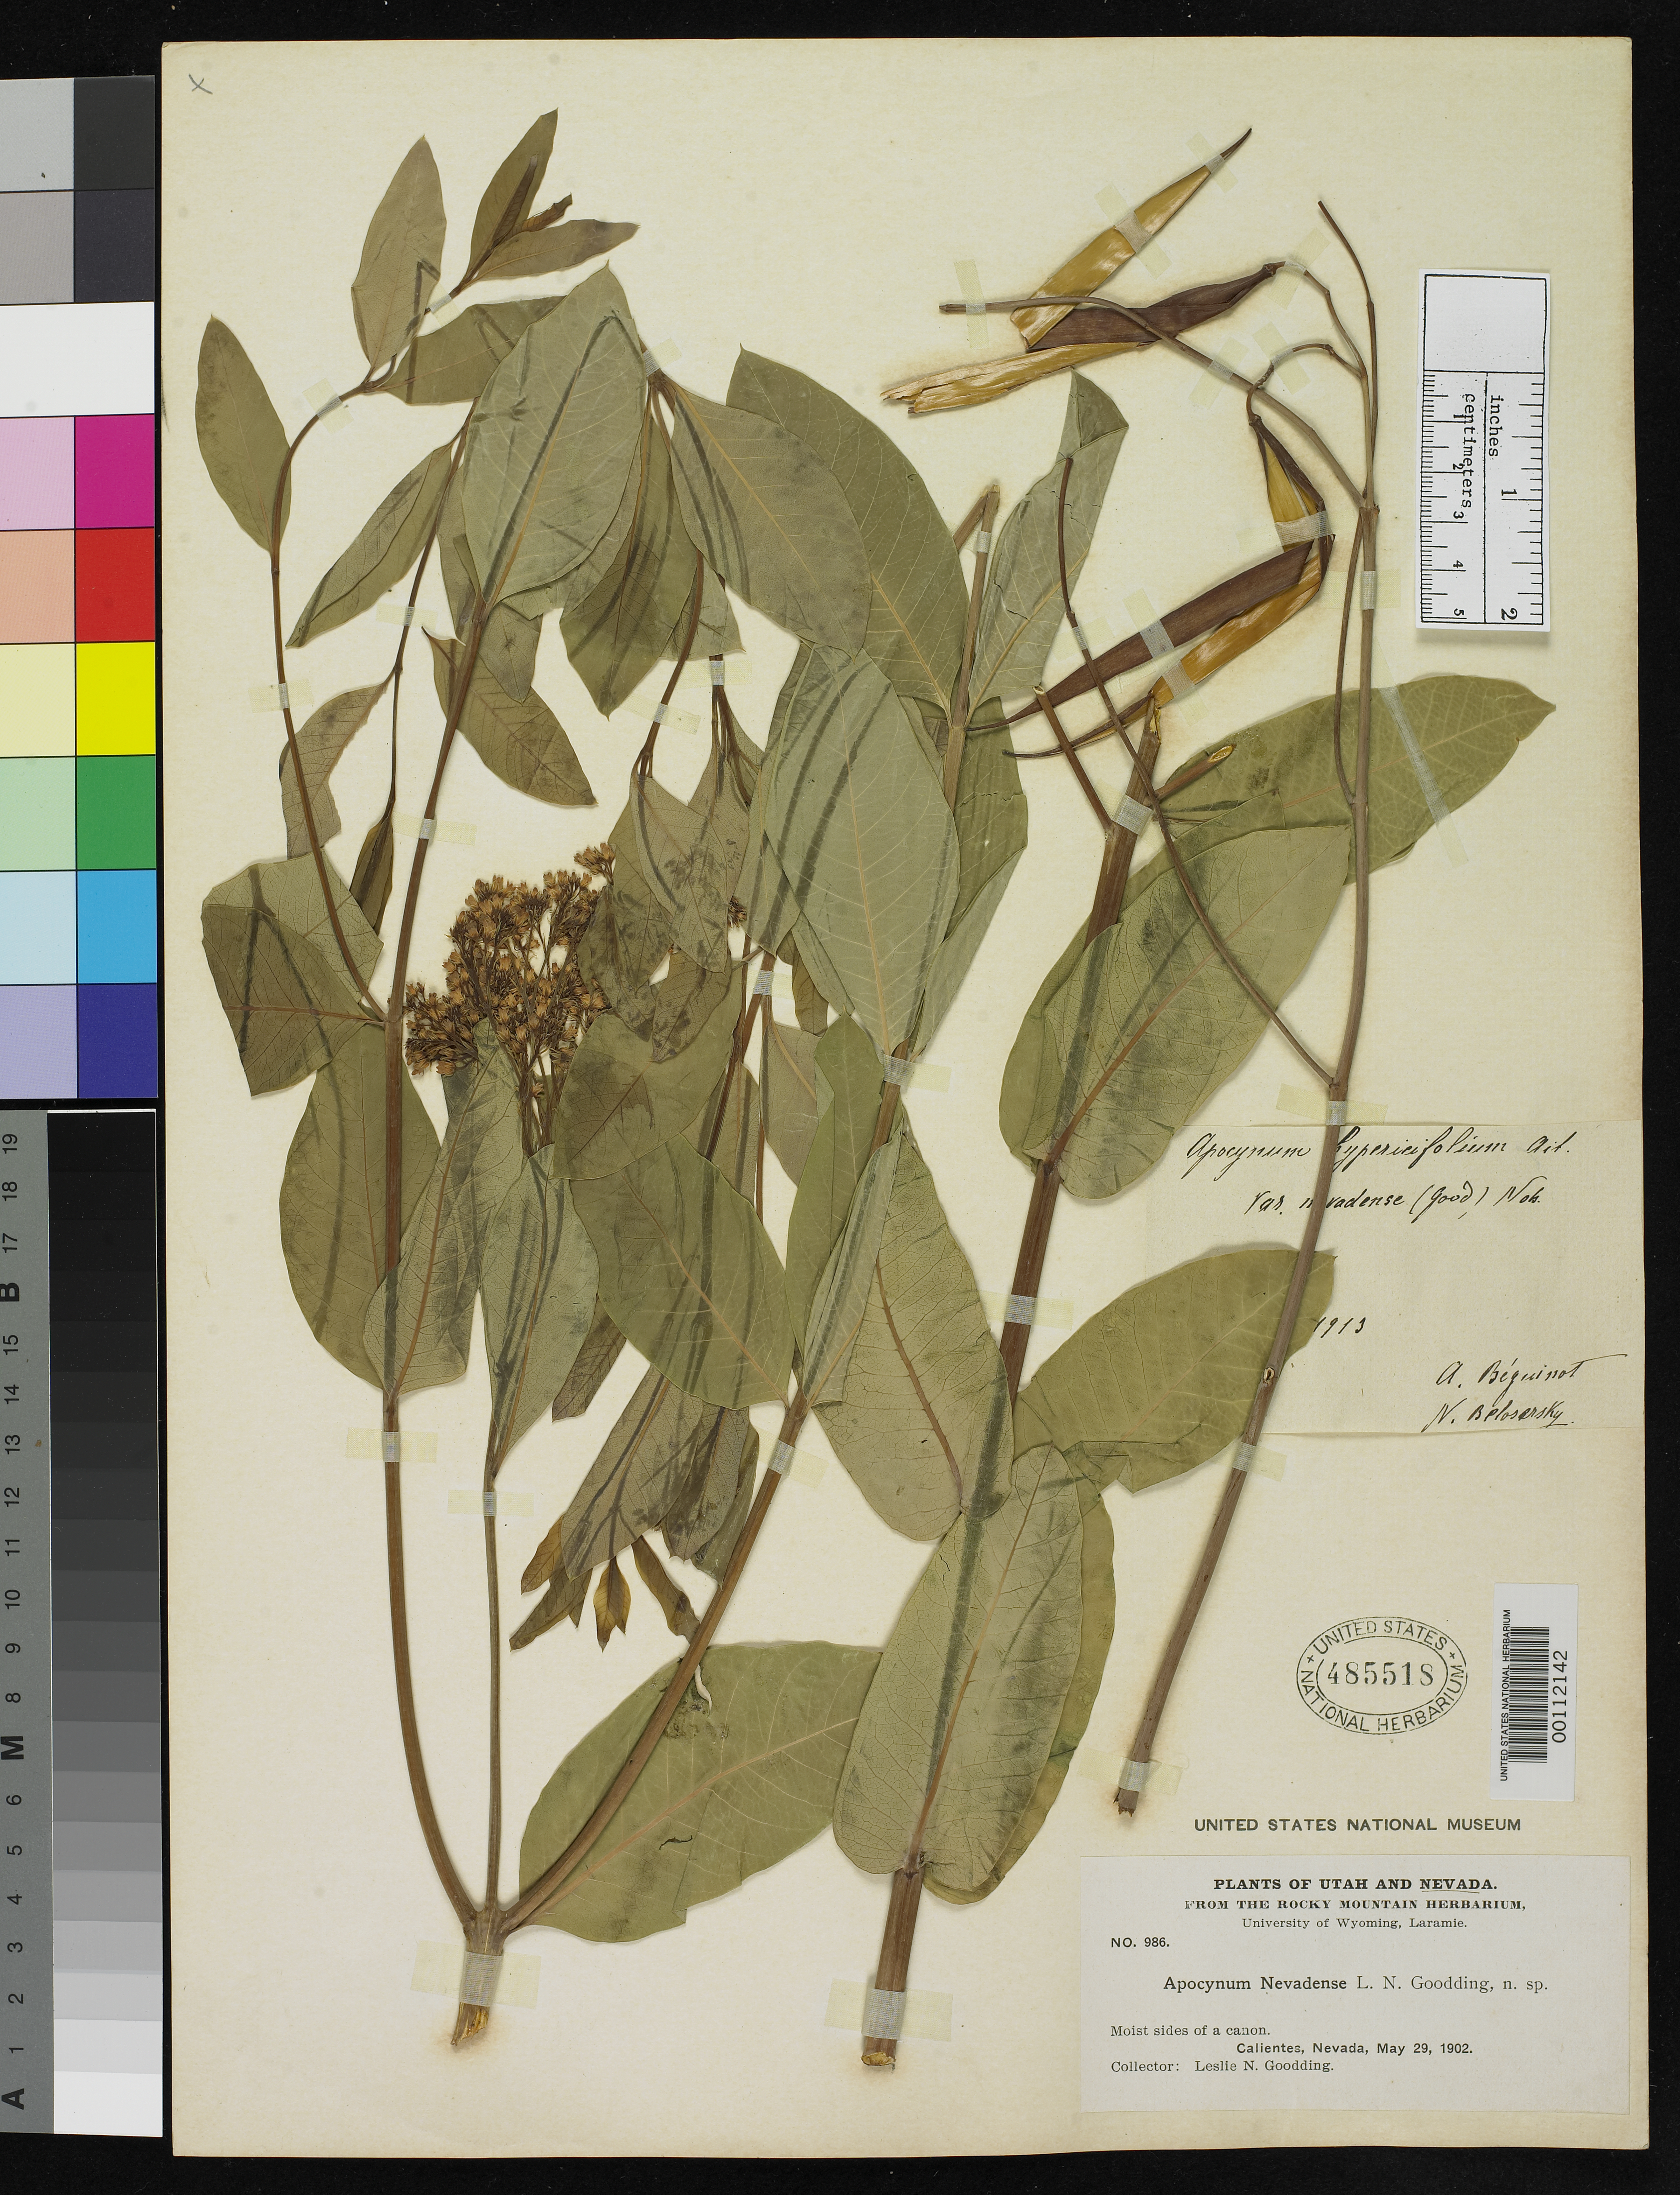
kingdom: Plantae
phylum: Tracheophyta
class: Magnoliopsida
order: Gentianales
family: Apocynaceae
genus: Apocynum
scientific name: Apocynum nevadense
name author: Goodd.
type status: Isotype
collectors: L. N. Goodding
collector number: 986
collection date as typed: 29 May 1902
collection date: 1902-05-29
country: United States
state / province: Nevada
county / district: Lincoln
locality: Calientes.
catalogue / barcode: US 485518